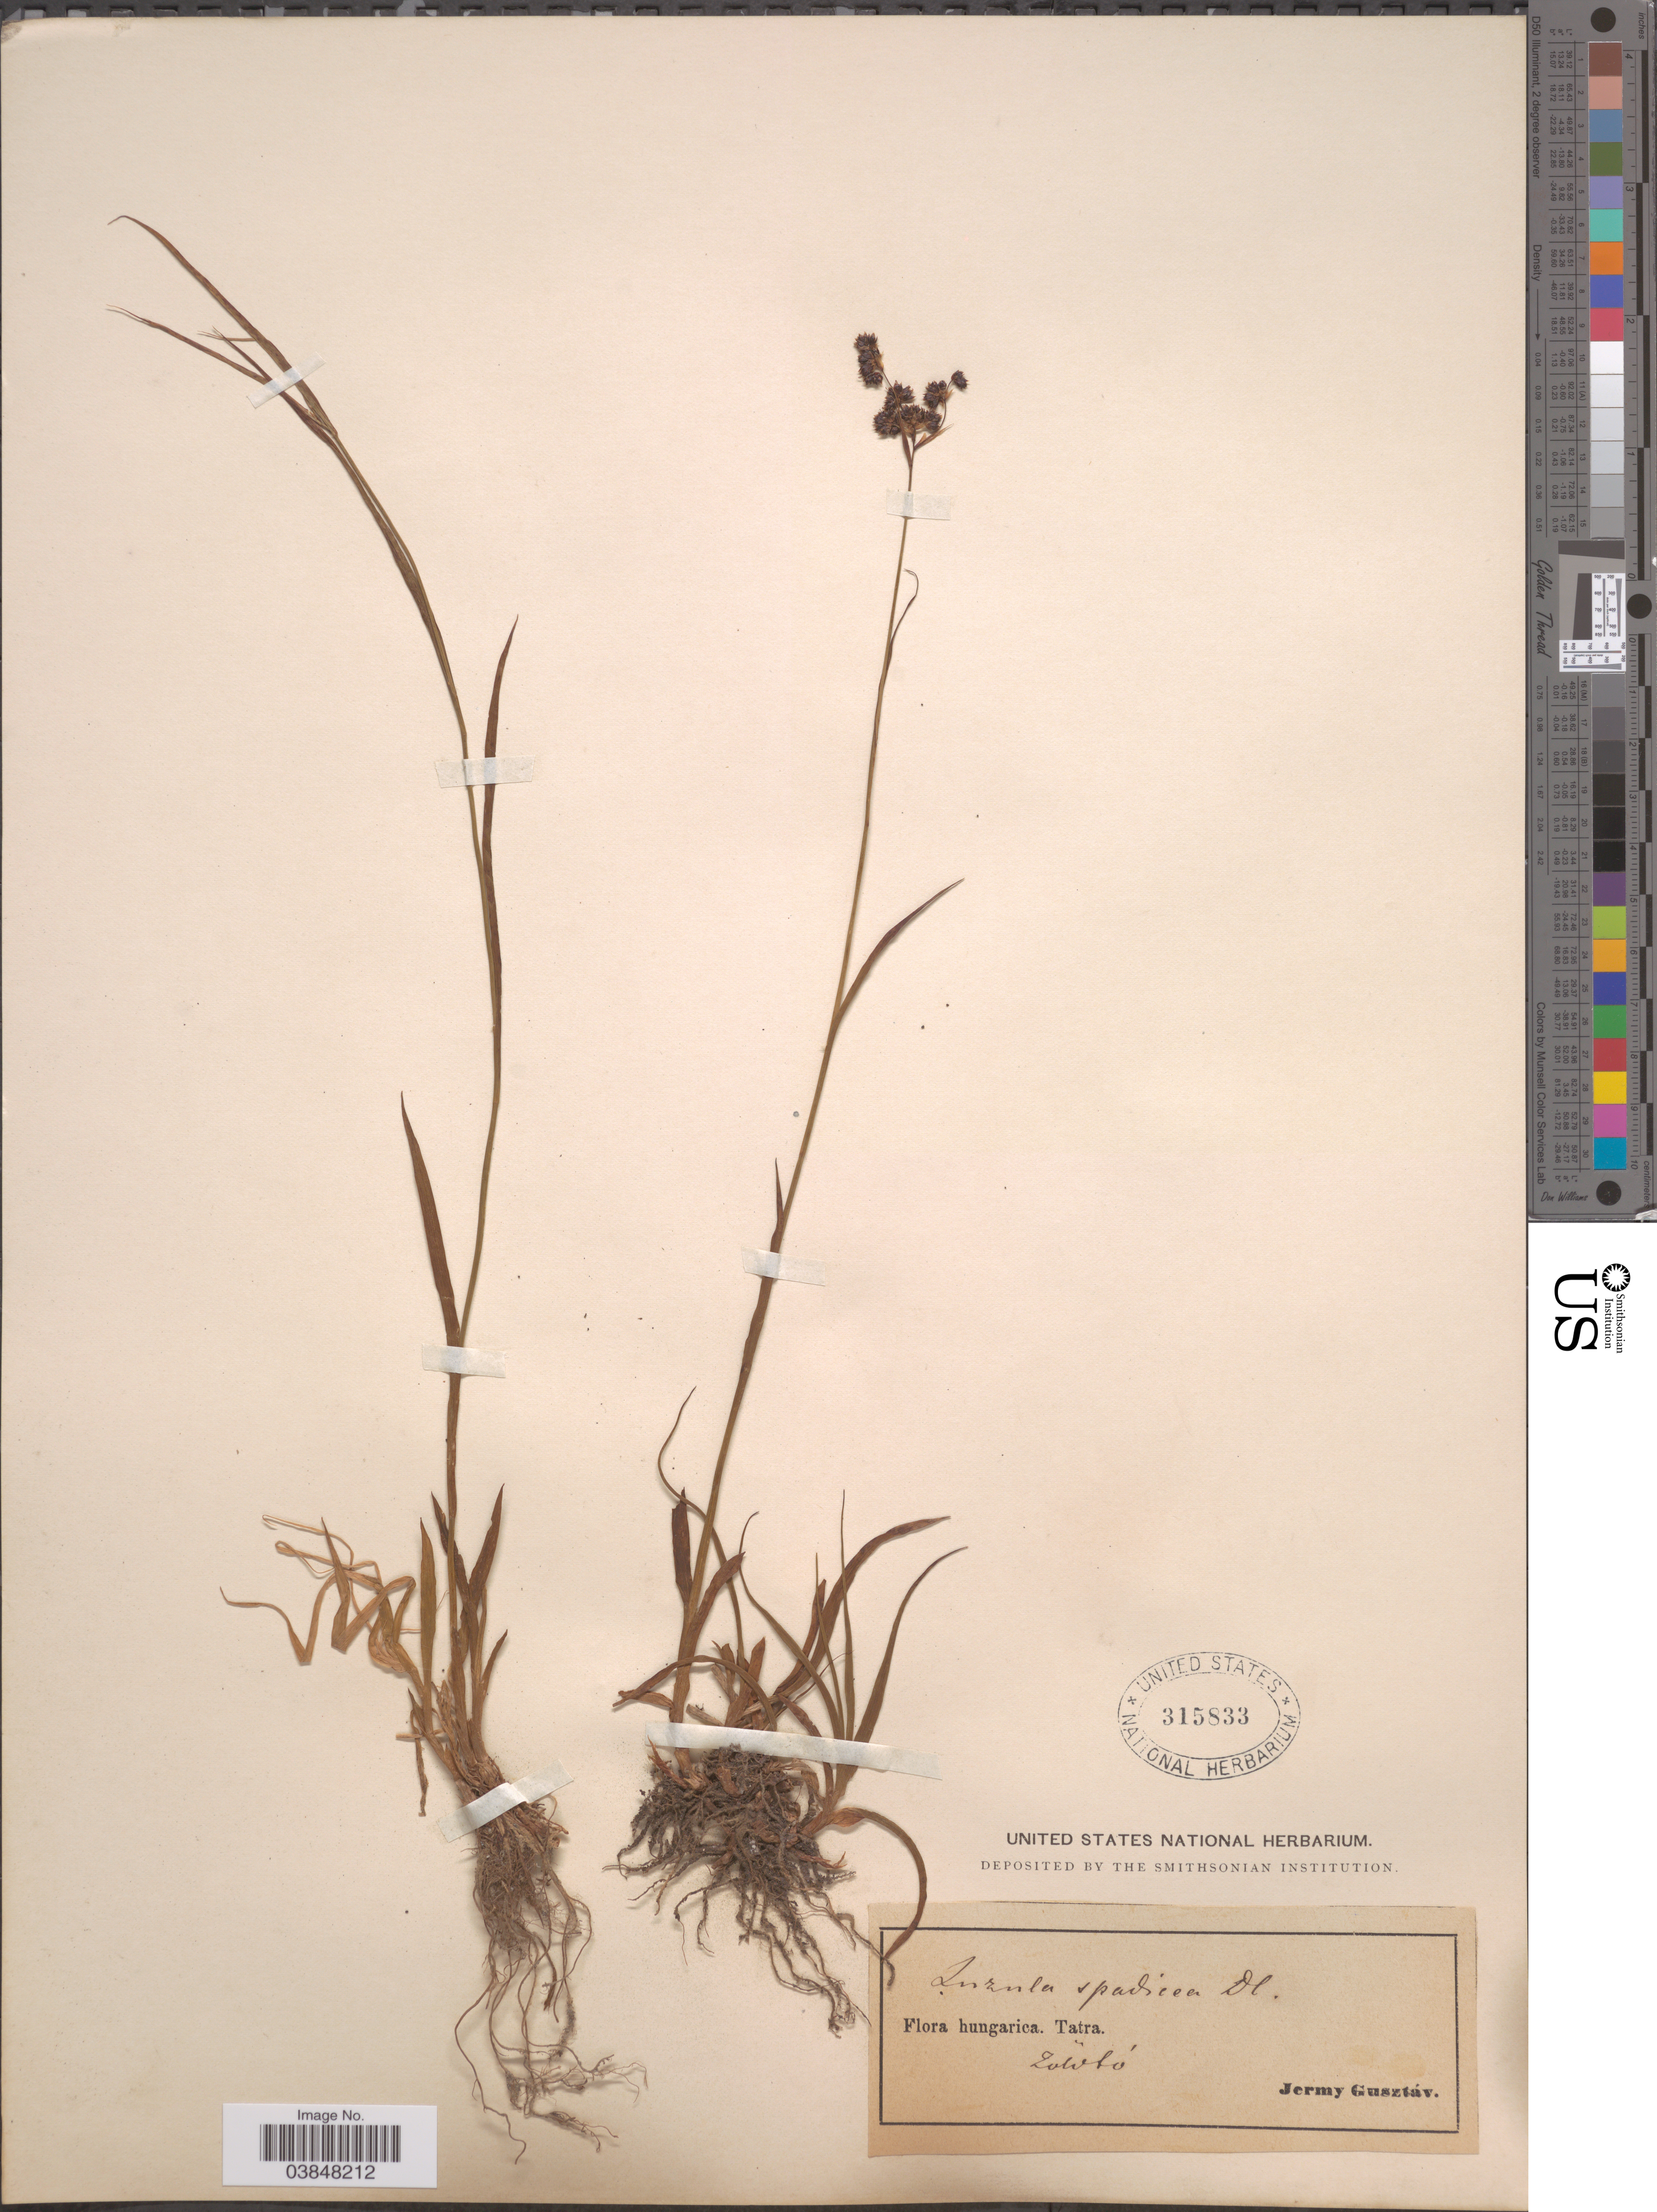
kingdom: Plantae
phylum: Tracheophyta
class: Liliopsida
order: Poales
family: Juncaceae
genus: Luzula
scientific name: Luzula spadicea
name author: DC.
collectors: J. Gusztav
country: Hungary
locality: Hungarica. Tatra. Zolvló.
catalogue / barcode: US 315833